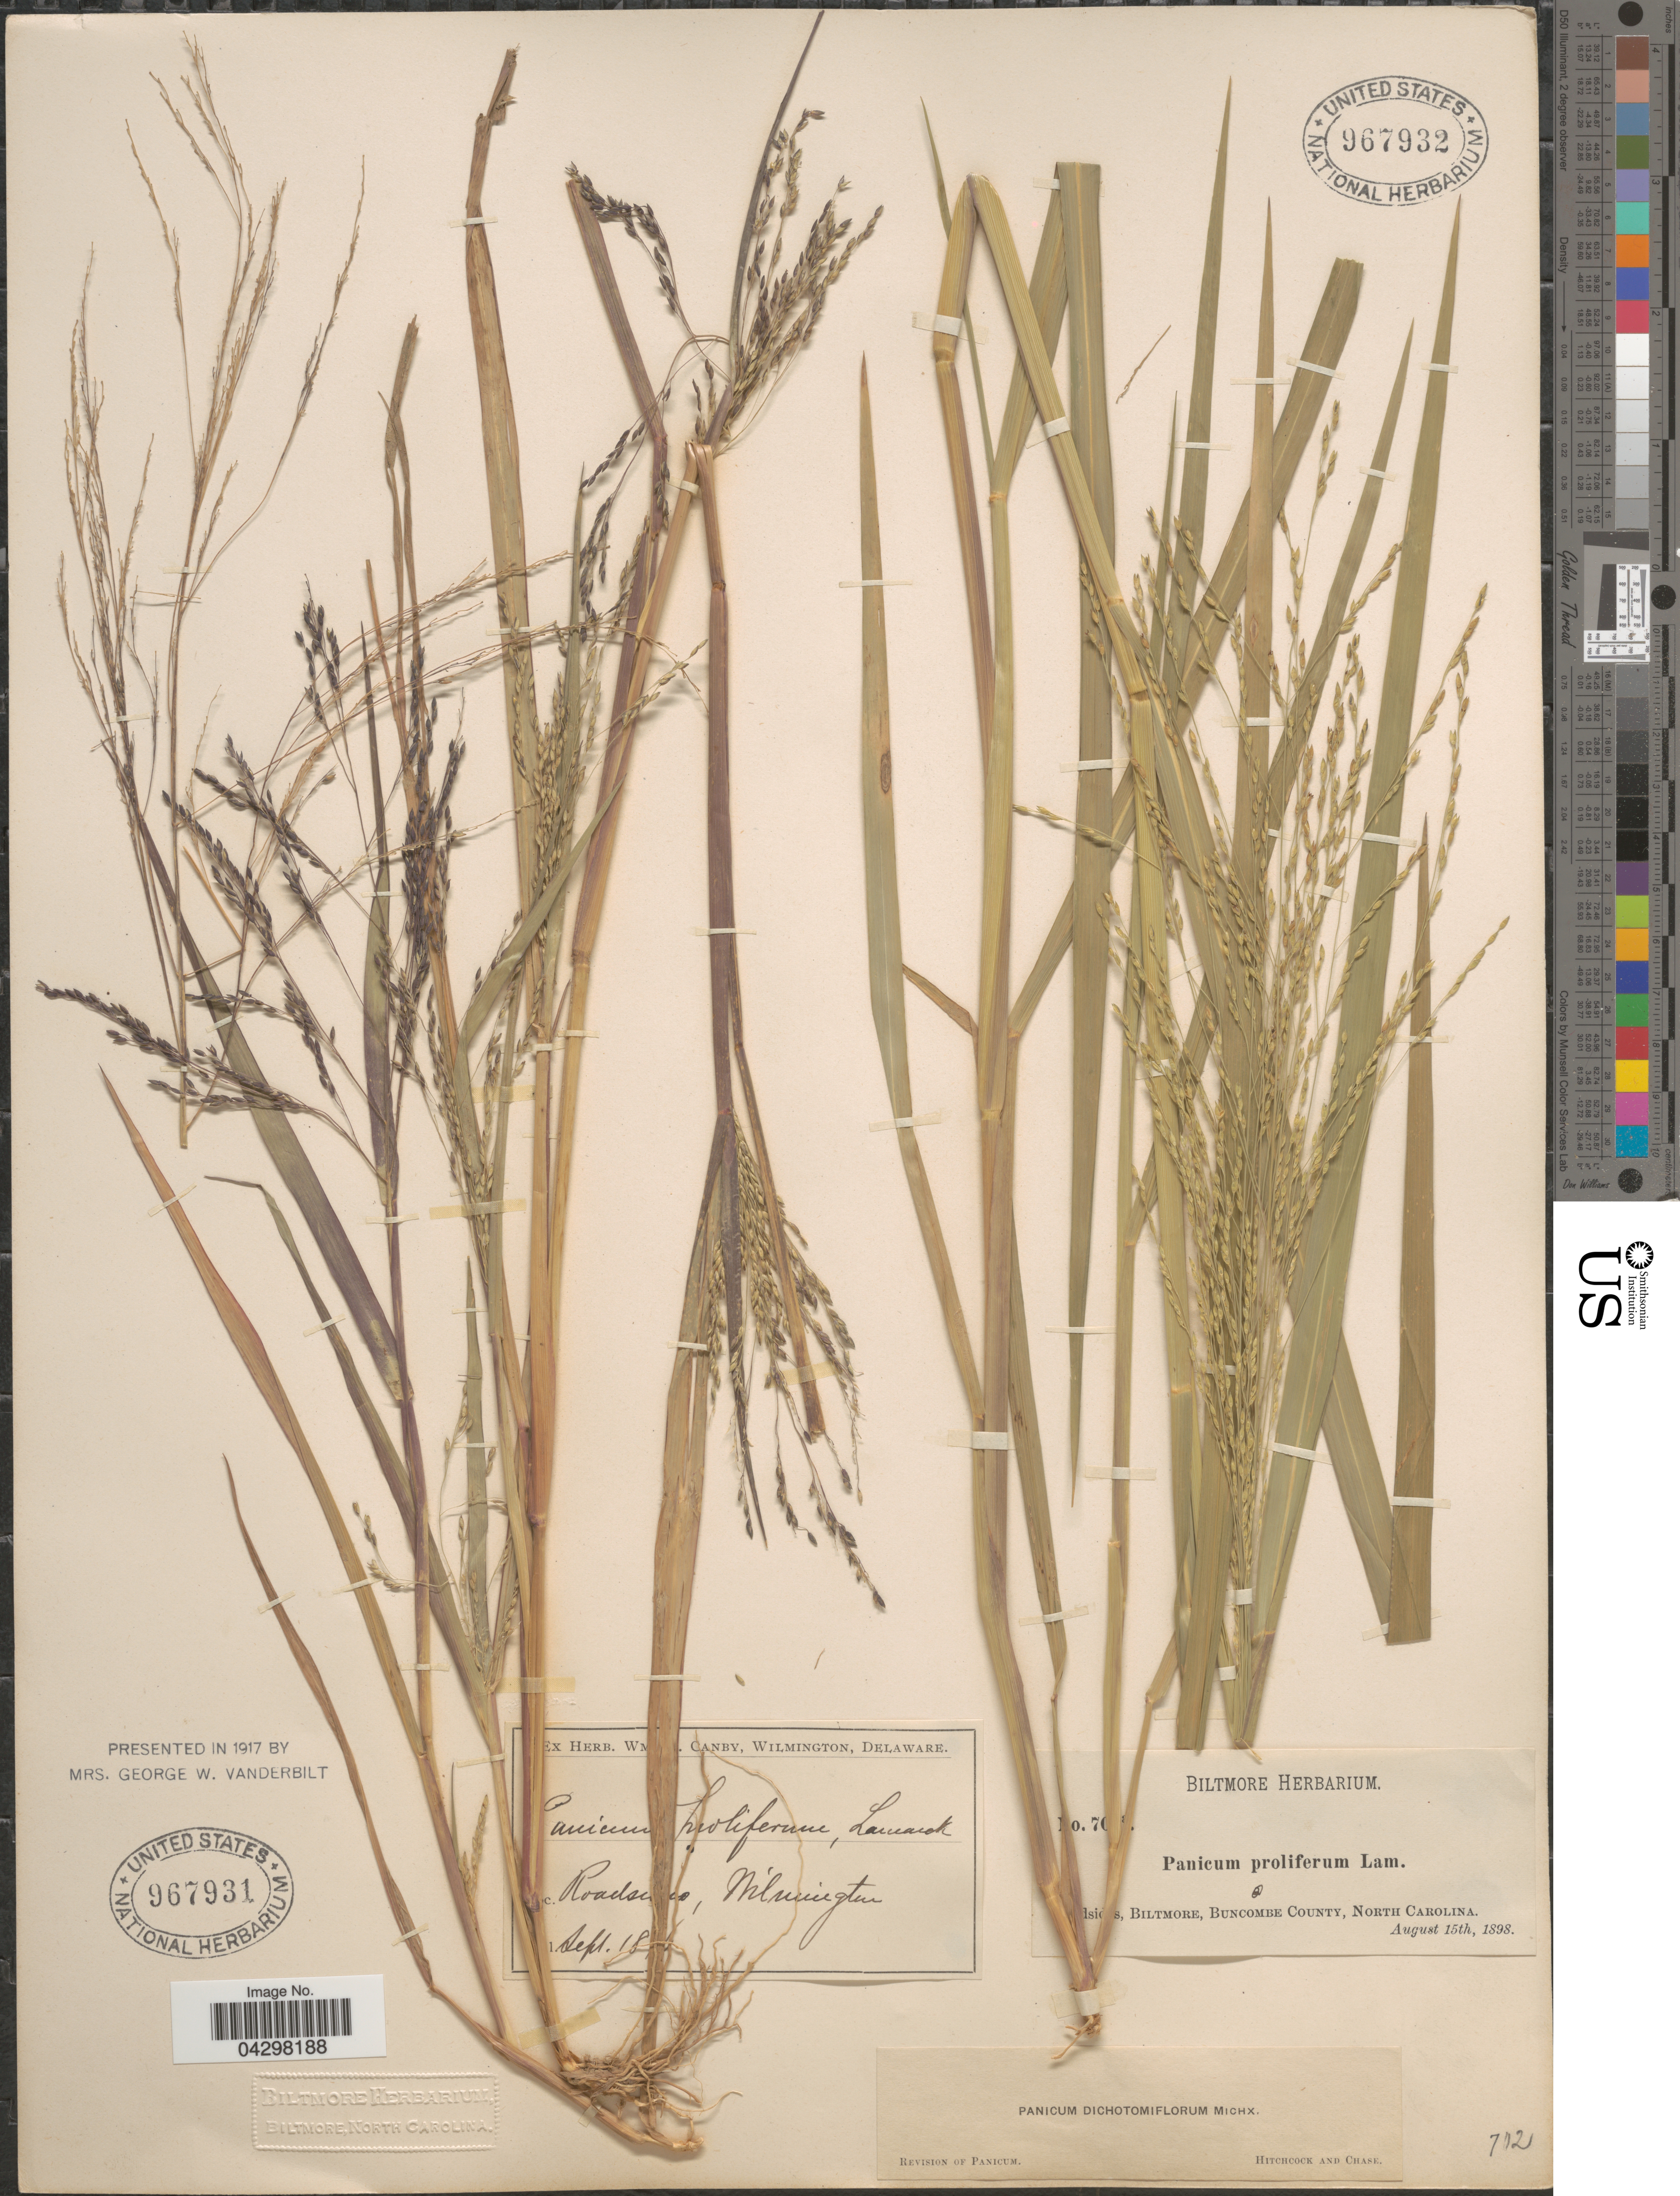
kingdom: Plantae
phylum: Tracheophyta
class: Liliopsida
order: Poales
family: Poaceae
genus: Panicum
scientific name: Panicum dichotomiflorum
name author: Michx.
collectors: ex herb. Biltmore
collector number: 70!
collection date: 1898-08-15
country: United States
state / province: North Carolina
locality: Biltmore, Buncombe County.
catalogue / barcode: US 967932